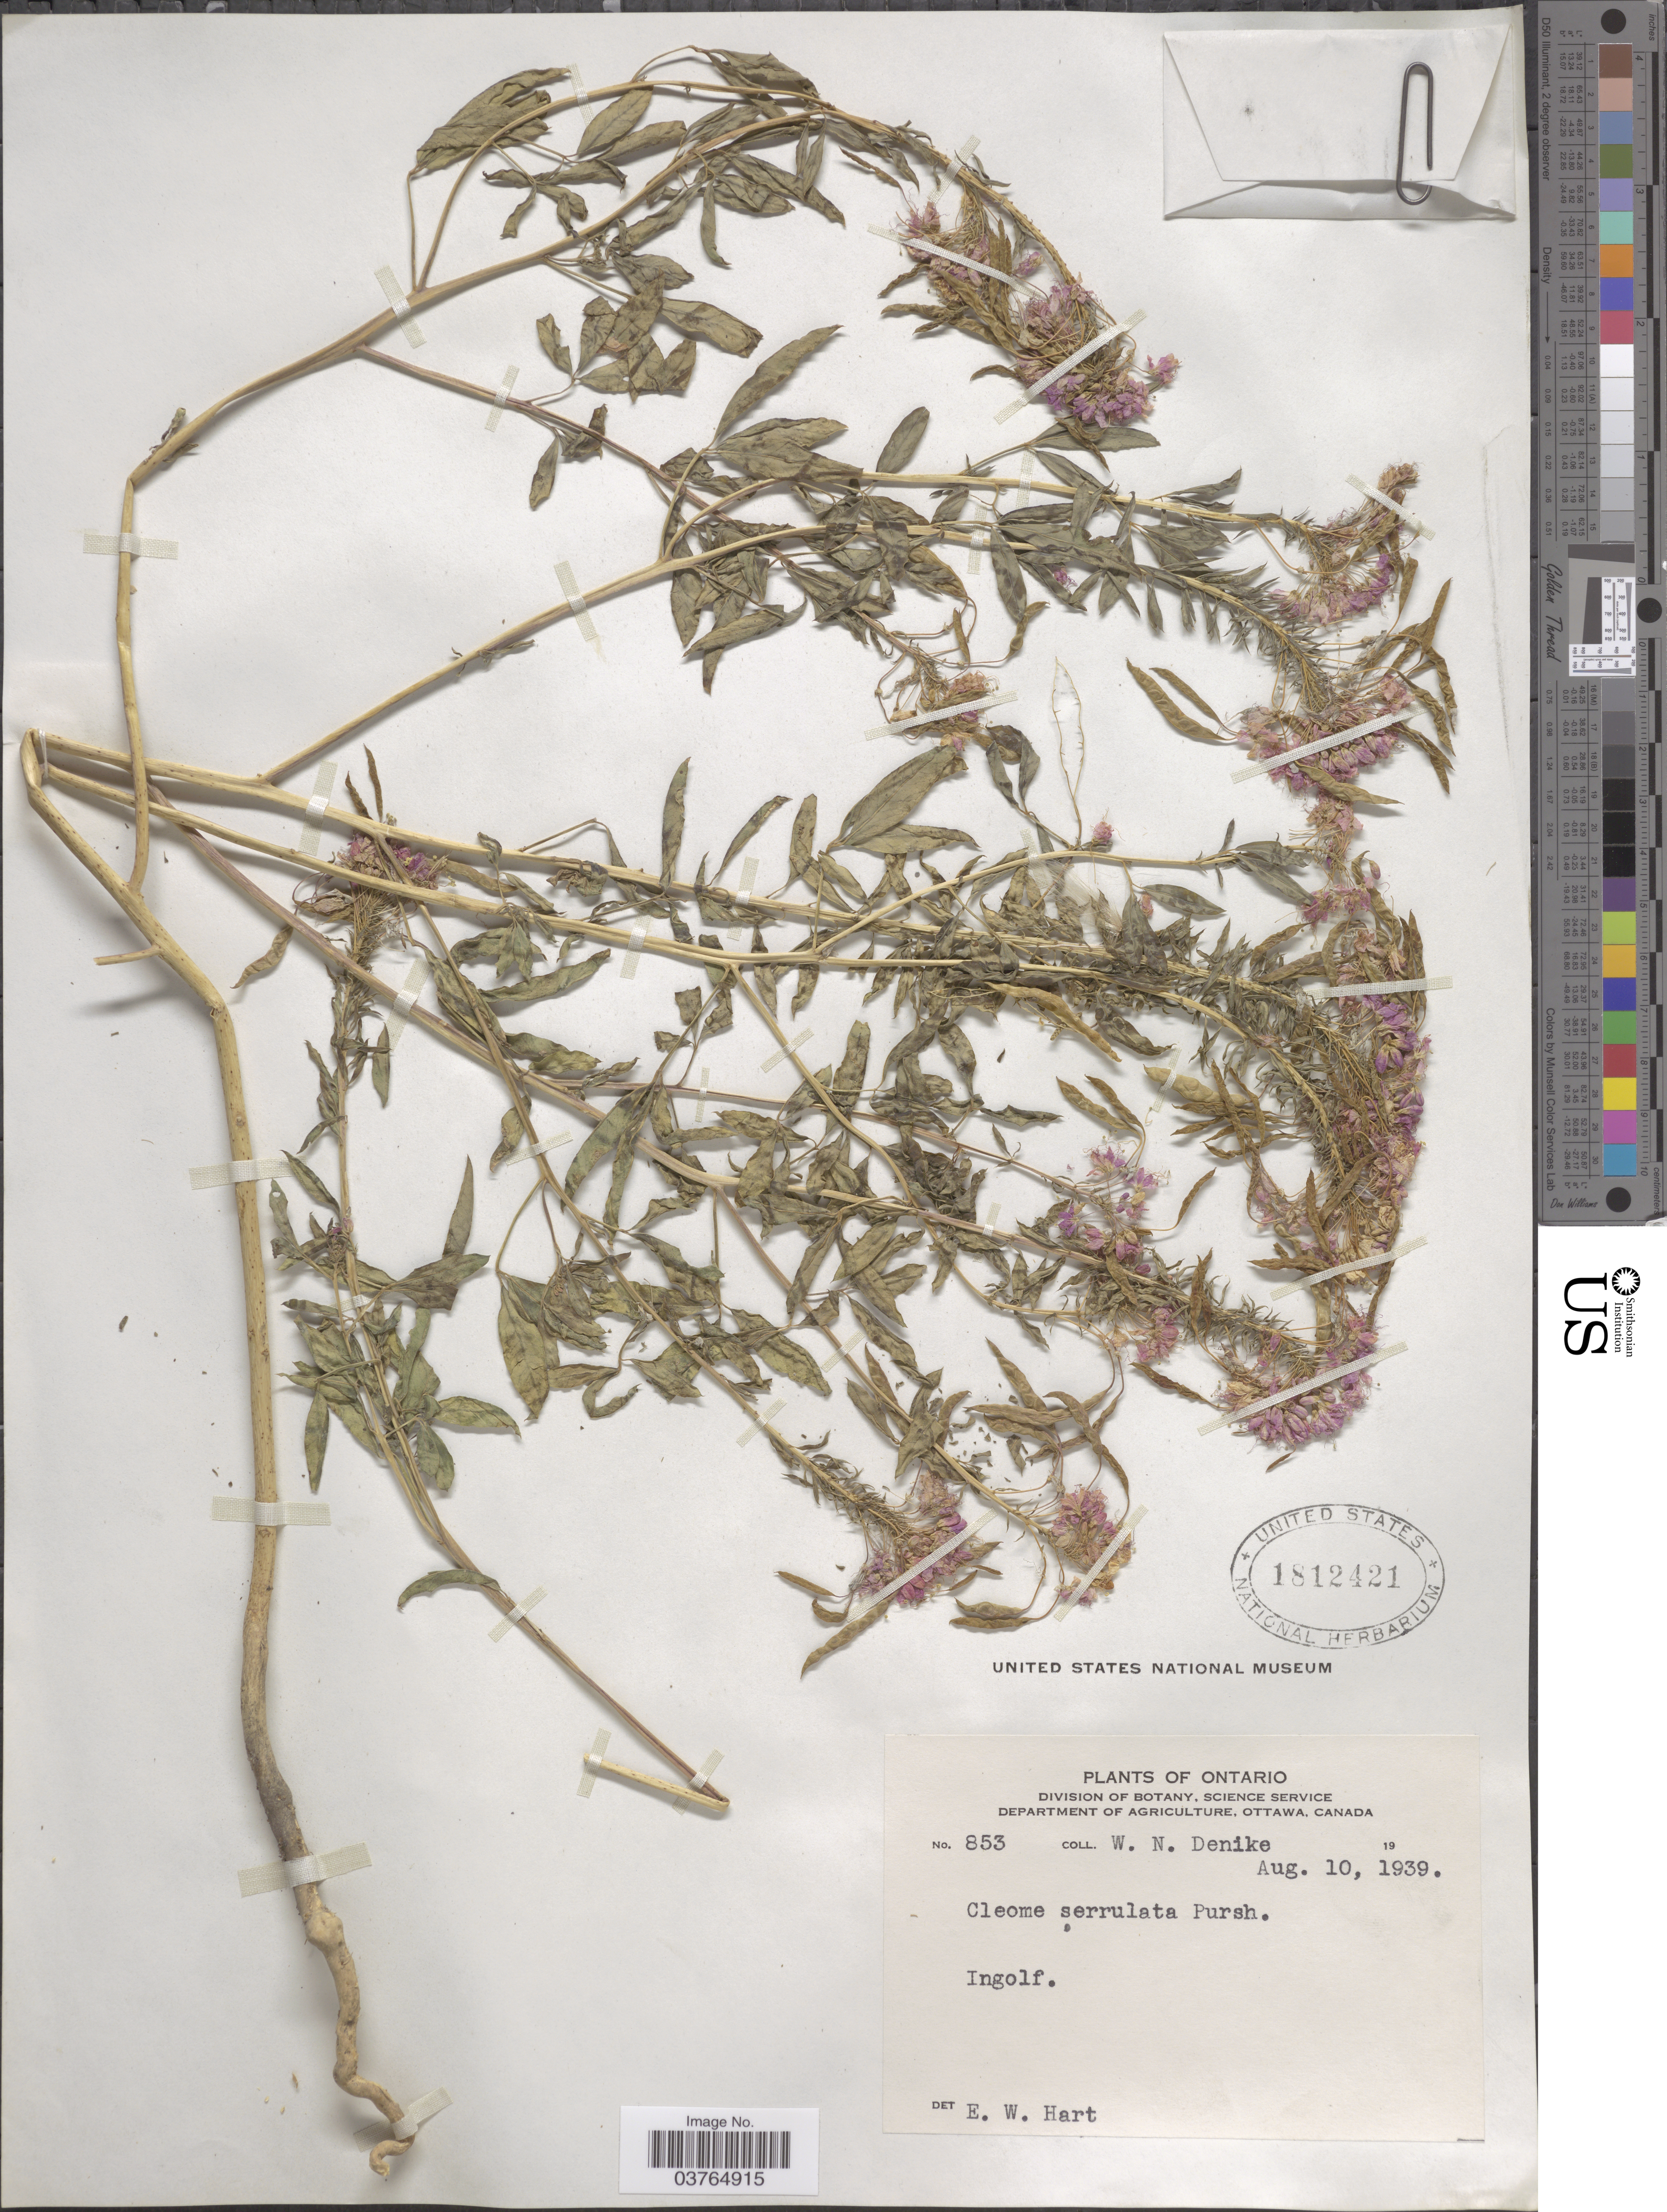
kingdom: Plantae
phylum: Tracheophyta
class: Magnoliopsida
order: Brassicales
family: Cleomaceae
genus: Cleomella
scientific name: Cleomella serrulata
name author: (Pursh) Roalson & J.C. Hall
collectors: W. Denike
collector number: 853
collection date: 1939-08-10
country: Canada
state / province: Ontario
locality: Ingolf.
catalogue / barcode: US 1812421